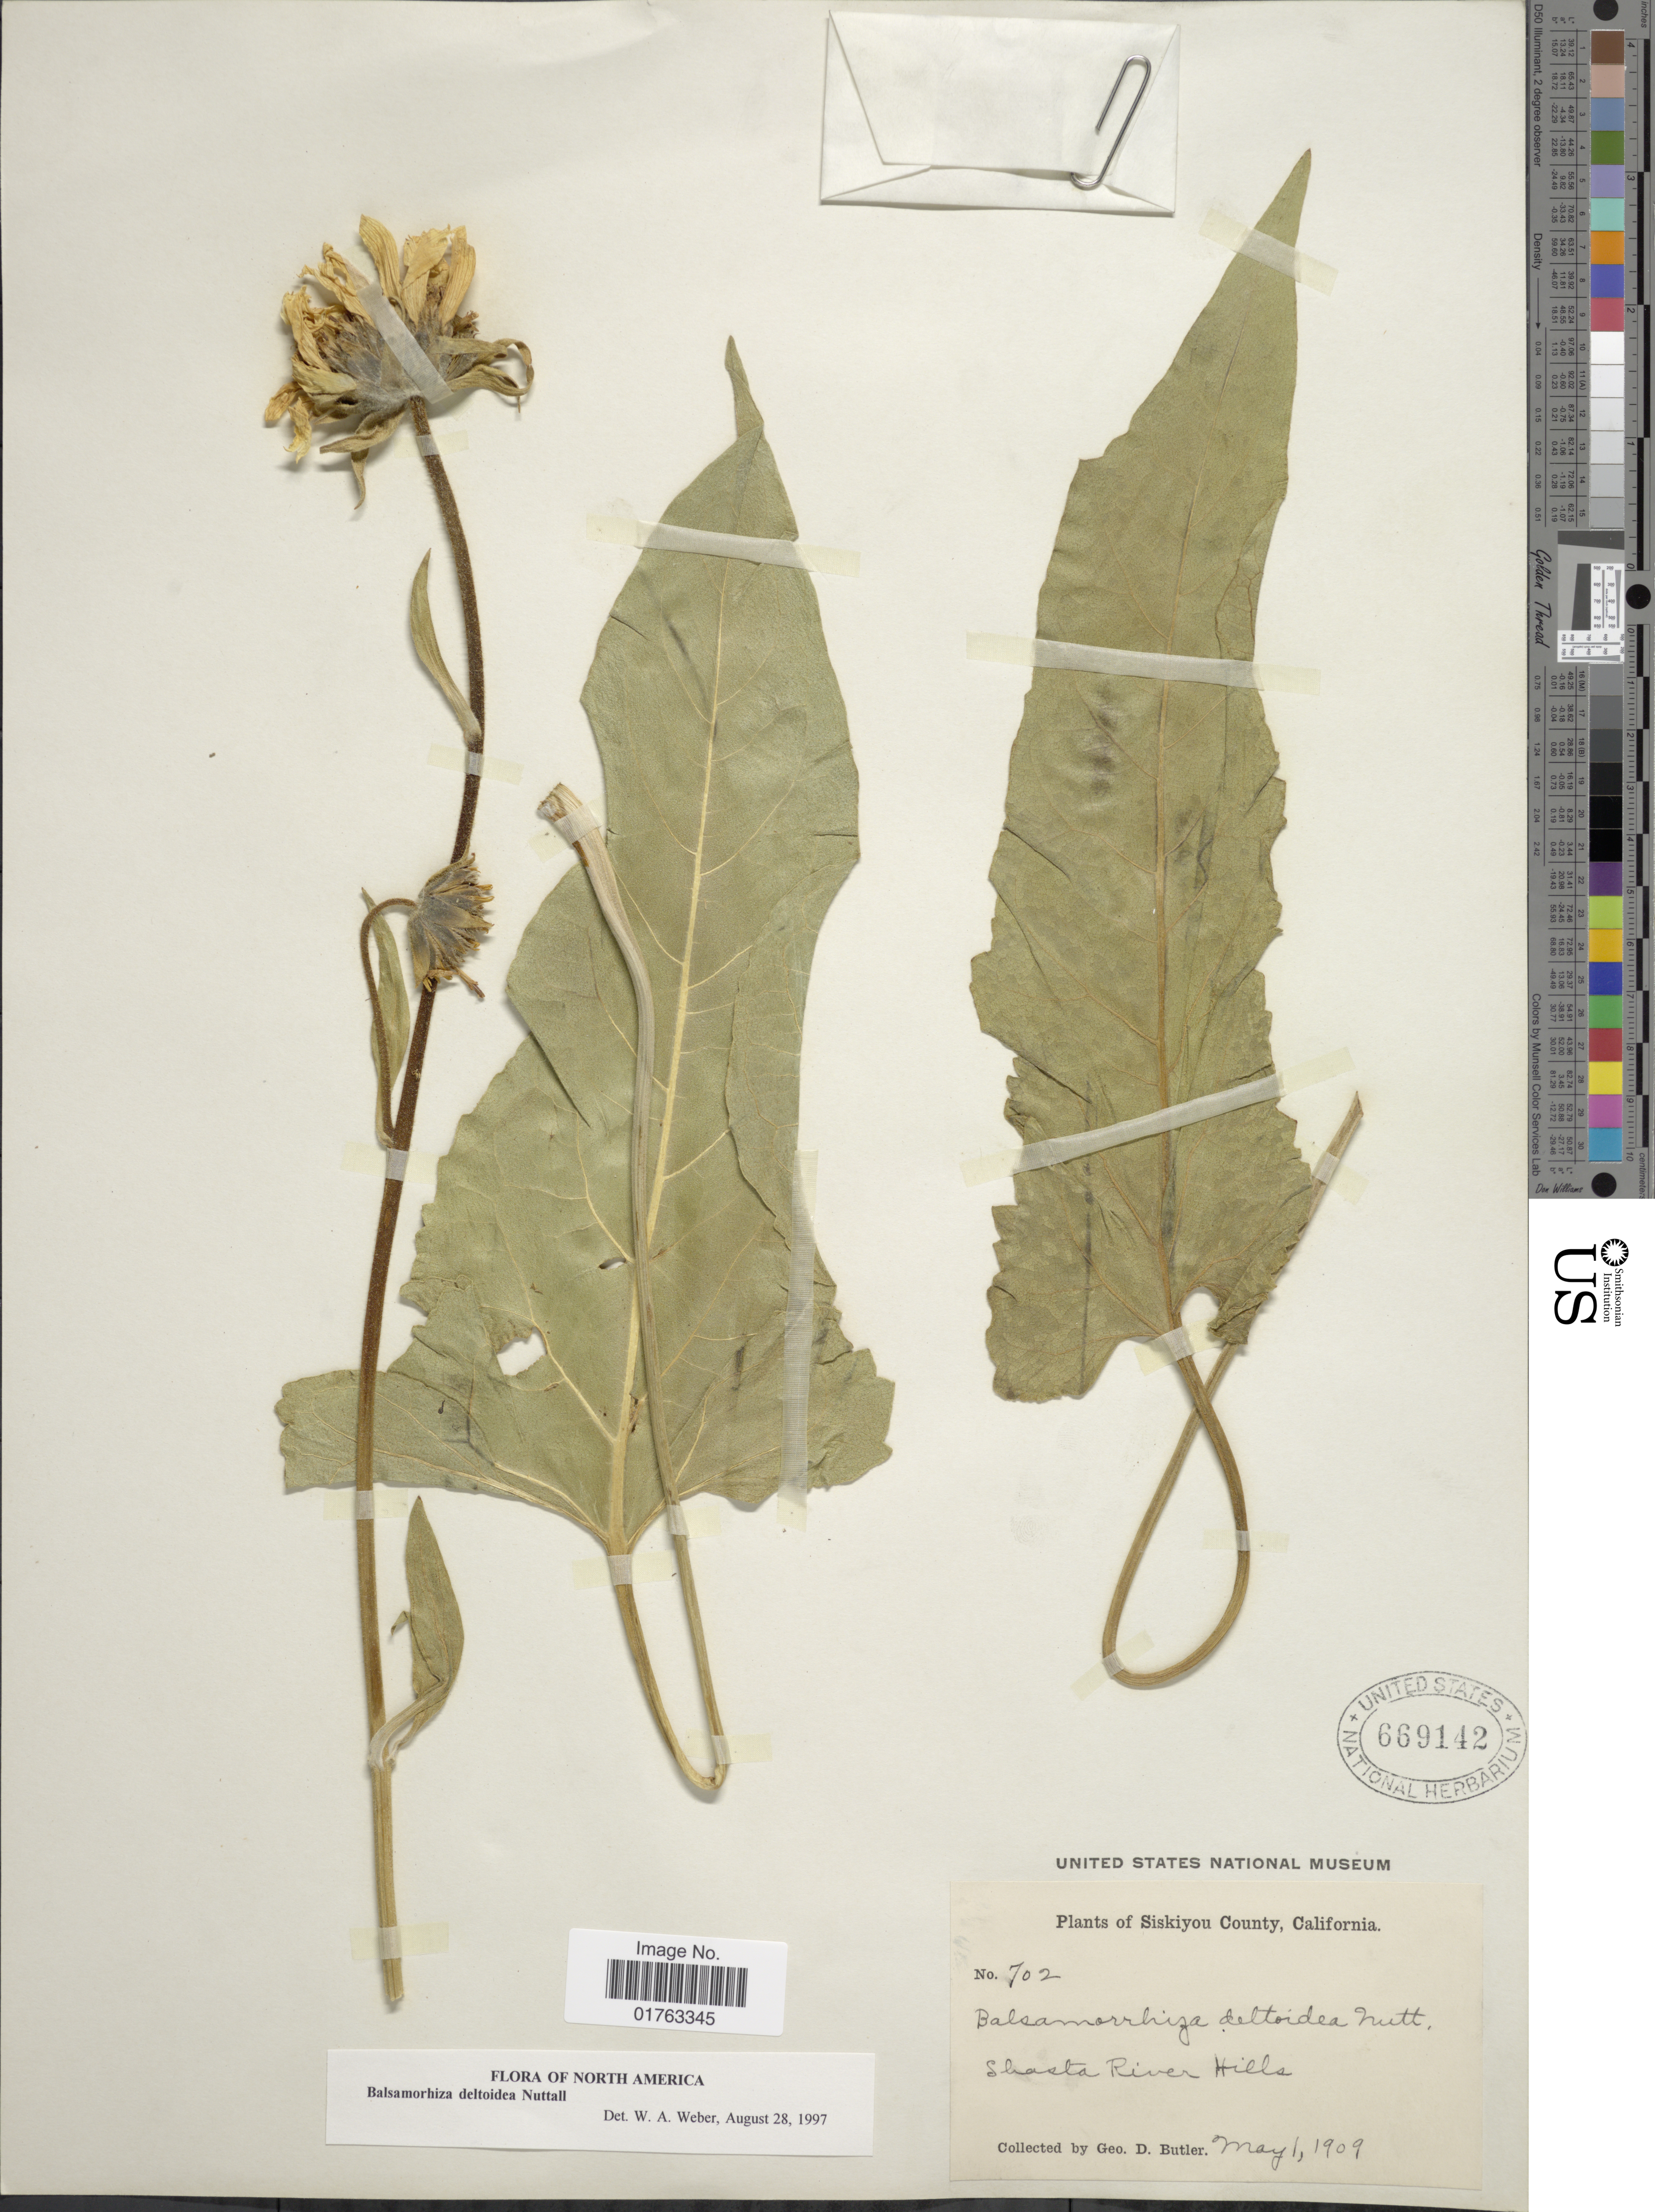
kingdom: Plantae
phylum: Tracheophyta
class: Magnoliopsida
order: Asterales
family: Asteraceae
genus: Balsamorhiza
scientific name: Balsamorhiza deltoidea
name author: Nutt.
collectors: G. D. Butler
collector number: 702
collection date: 1909-05-01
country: United States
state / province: California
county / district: Siskiyou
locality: Siskiyou County. Shasta River Hills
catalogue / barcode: US 669142